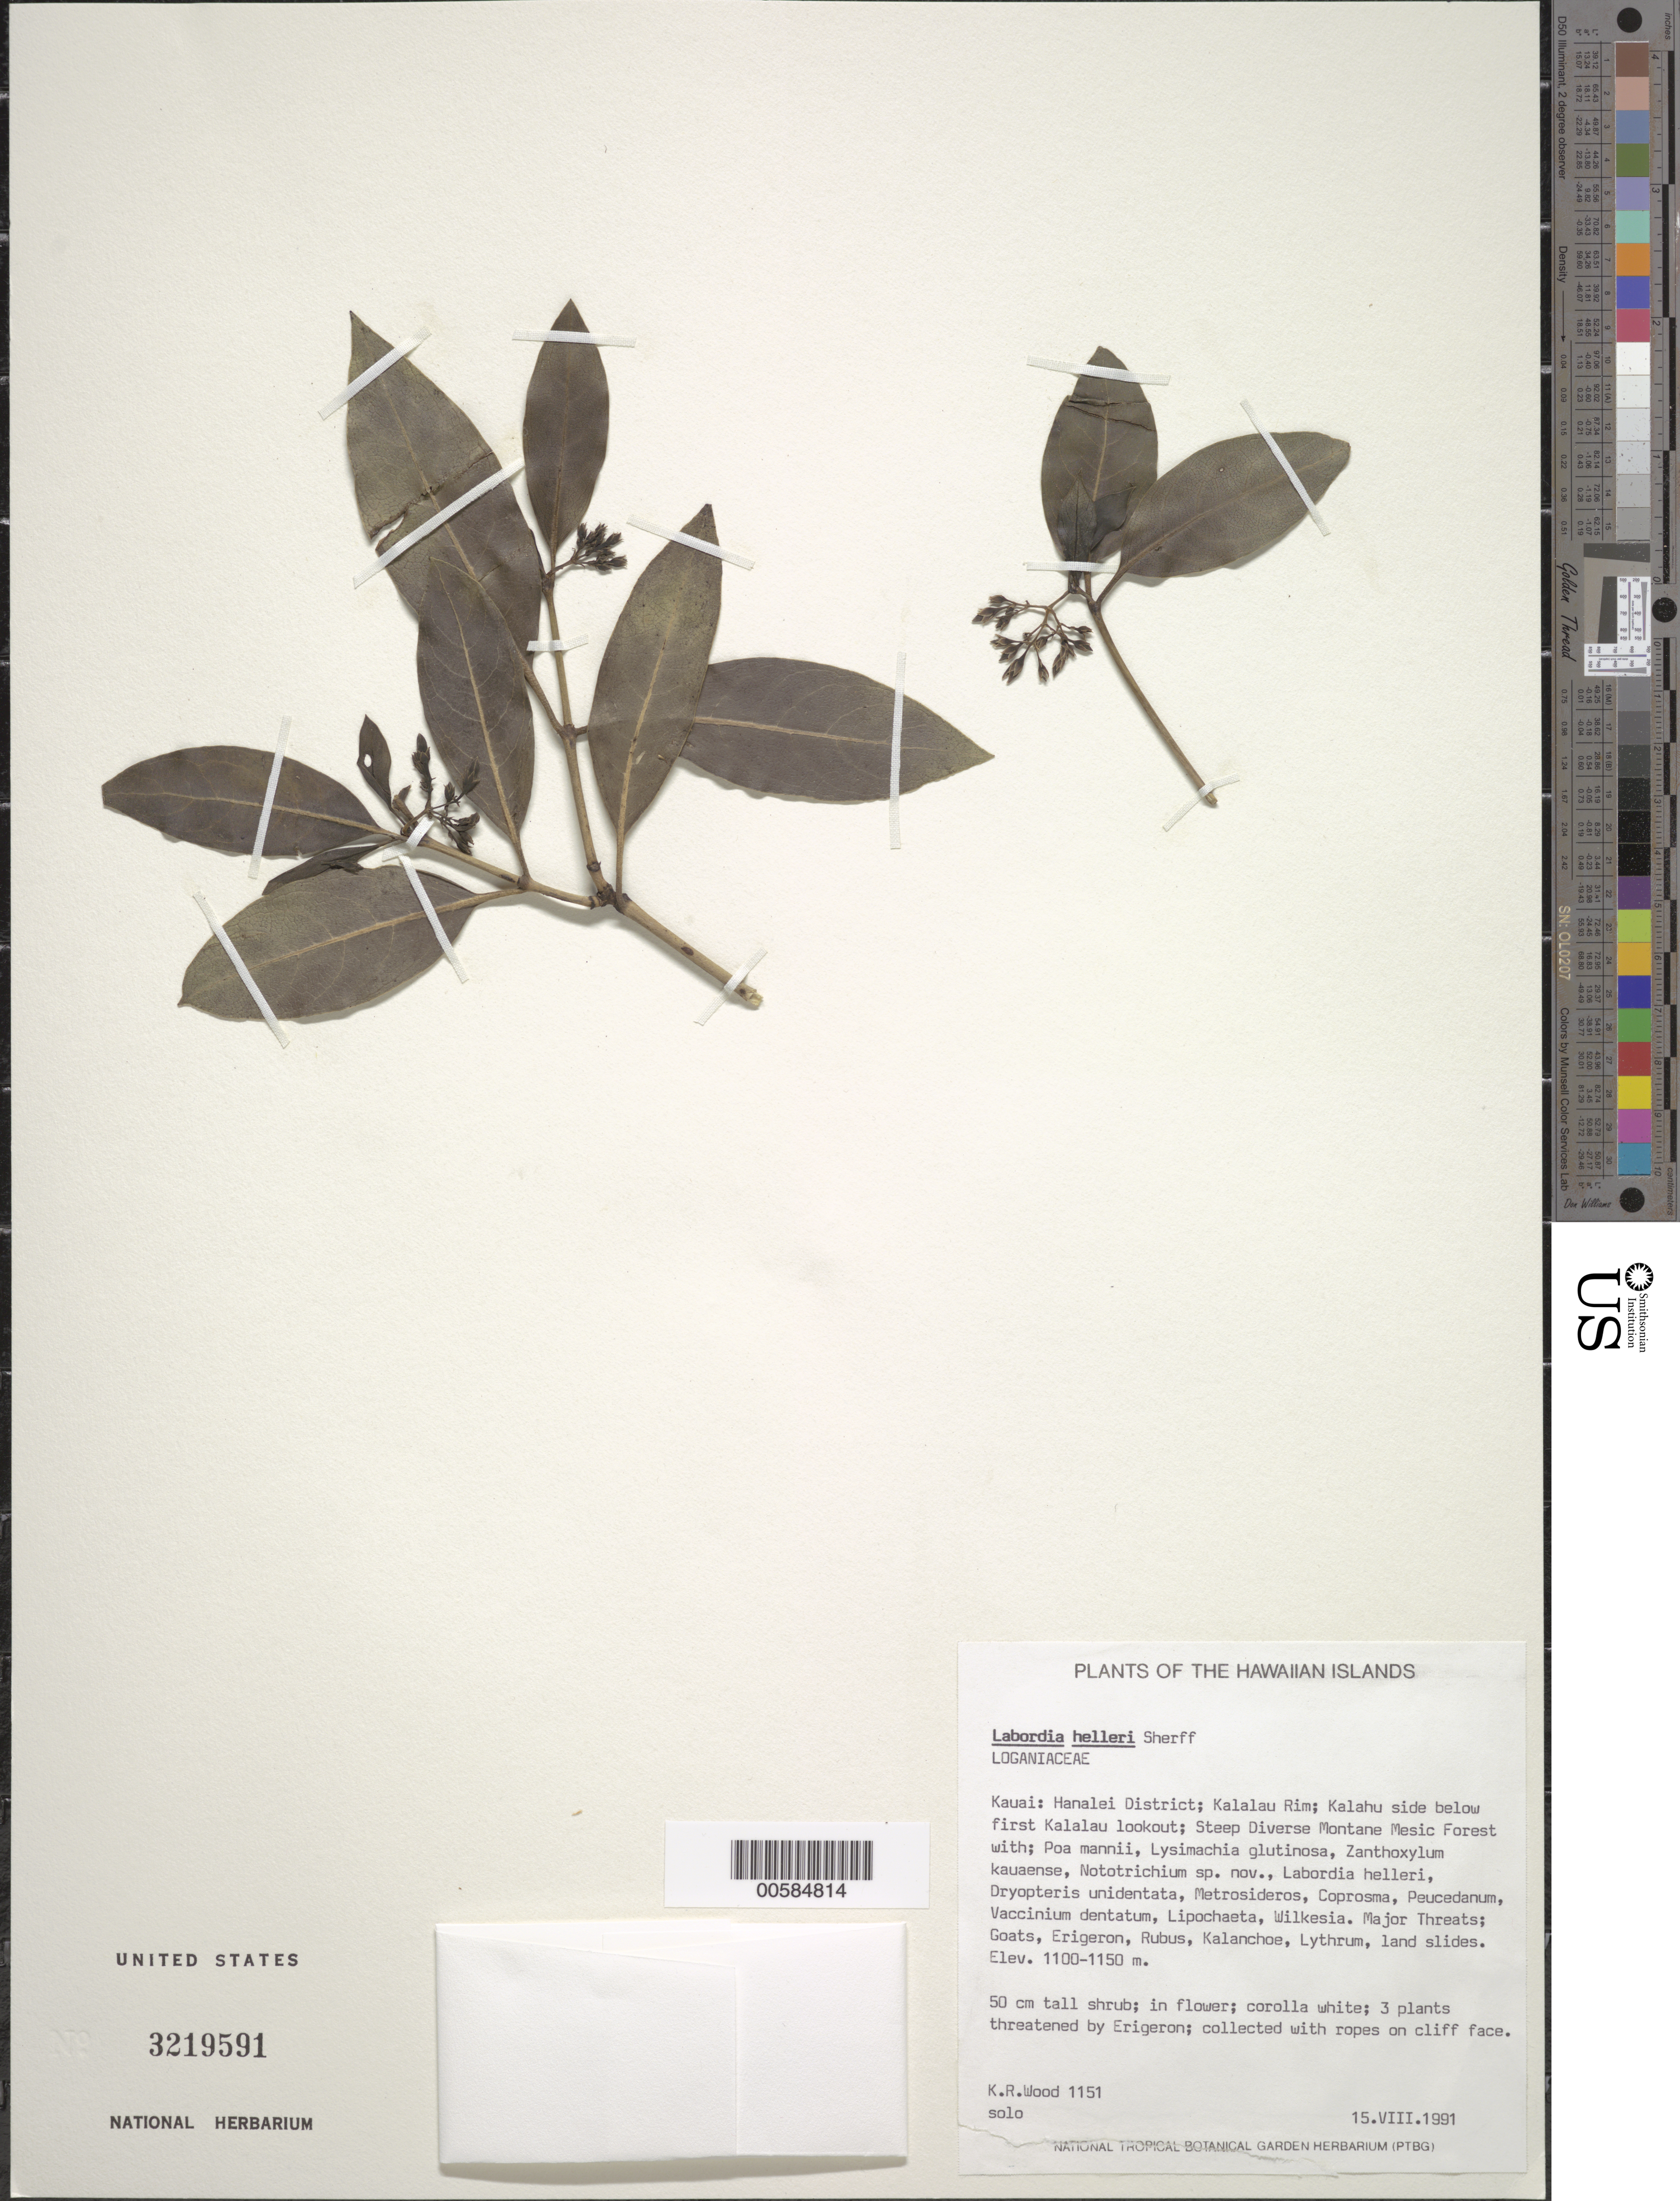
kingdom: Plantae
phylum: Tracheophyta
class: Magnoliopsida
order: Gentianales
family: Loganiaceae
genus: Geniostoma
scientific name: Geniostoma helleri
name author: (Sherff) Byng & Christenh.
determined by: Wagner, W. L., (BOT), Smithsonian Institution - National Museum of Natural History (UNITED STATES)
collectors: K. R. Wood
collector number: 1151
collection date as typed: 15 Aug 1991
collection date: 1991-08-15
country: United States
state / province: Hawaii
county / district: Kauai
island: Kaua'i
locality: Hanalei Dist; Kalalau Rim; Kalahu side below first Kalalau lookout.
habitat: Diverse montane mesic forest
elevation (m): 1100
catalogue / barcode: US 3219591